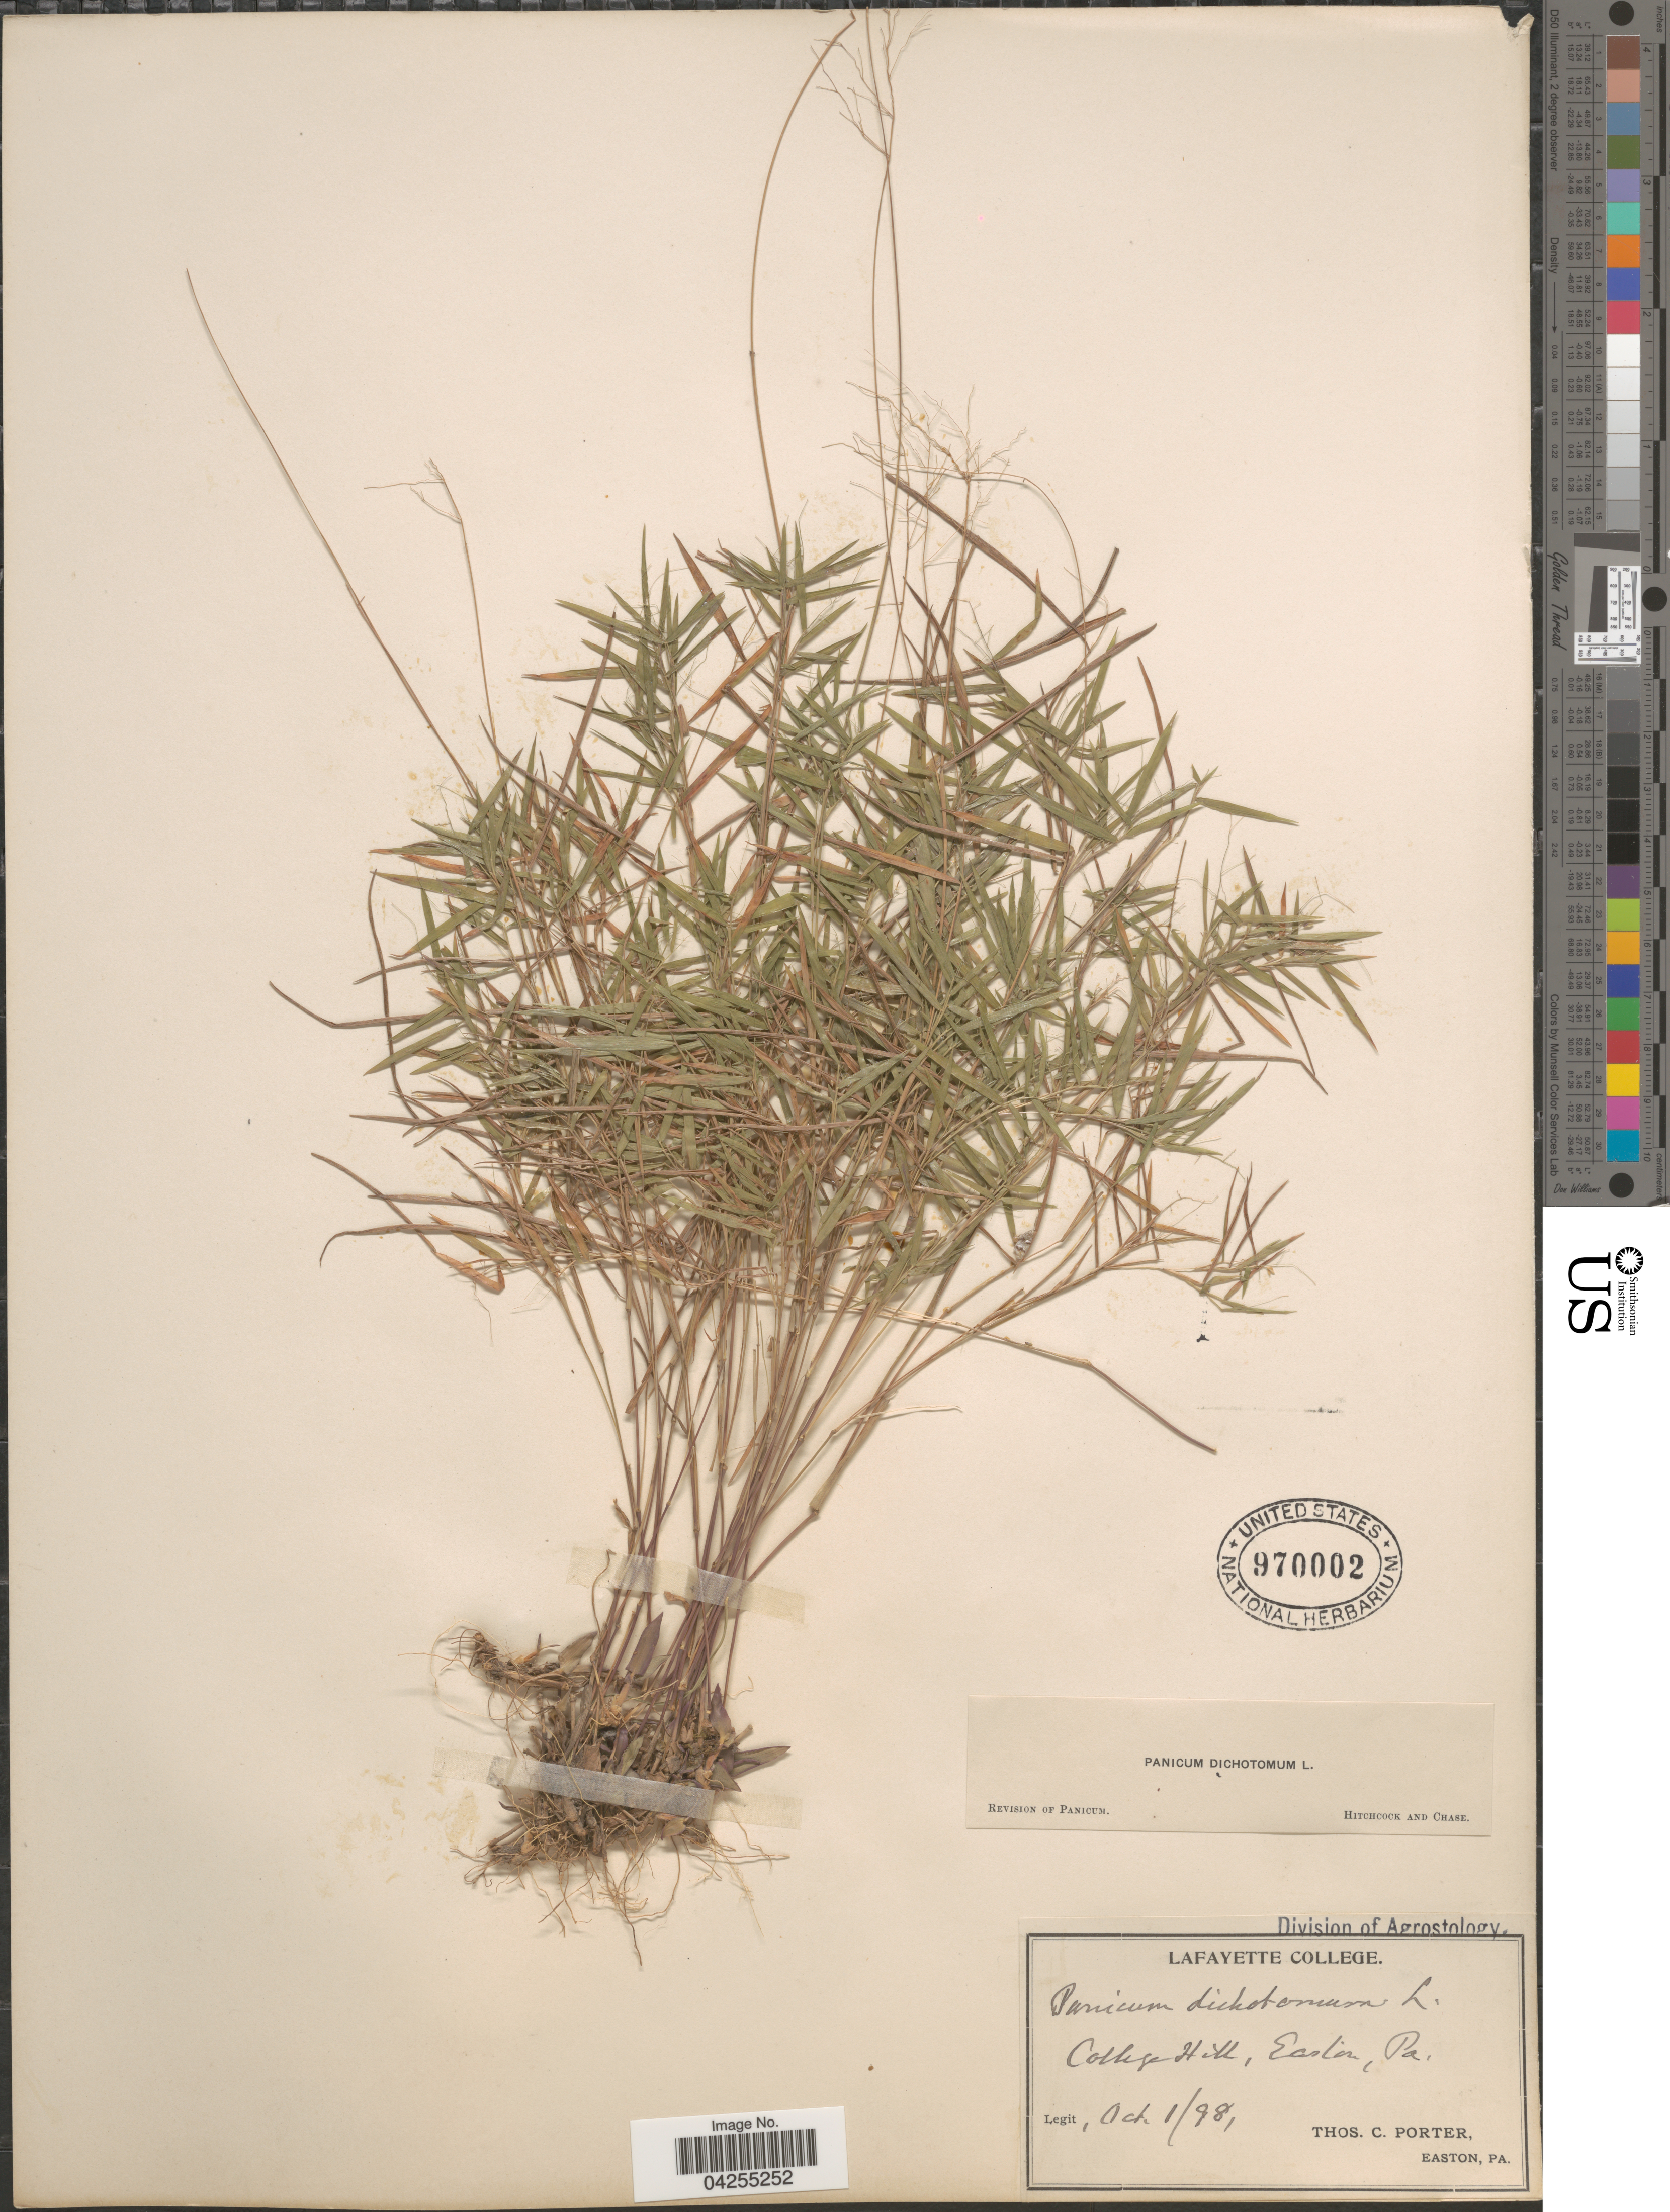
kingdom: Plantae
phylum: Tracheophyta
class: Liliopsida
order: Poales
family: Poaceae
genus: Dichanthelium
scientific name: Dichanthelium dichotomum var. dichotomum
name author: (L.) Gould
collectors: T. Porter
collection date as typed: Transcribed d/m/y: 1/10/98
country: United States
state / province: Pennsylvania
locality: College Hill, Easton.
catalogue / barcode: US 970002